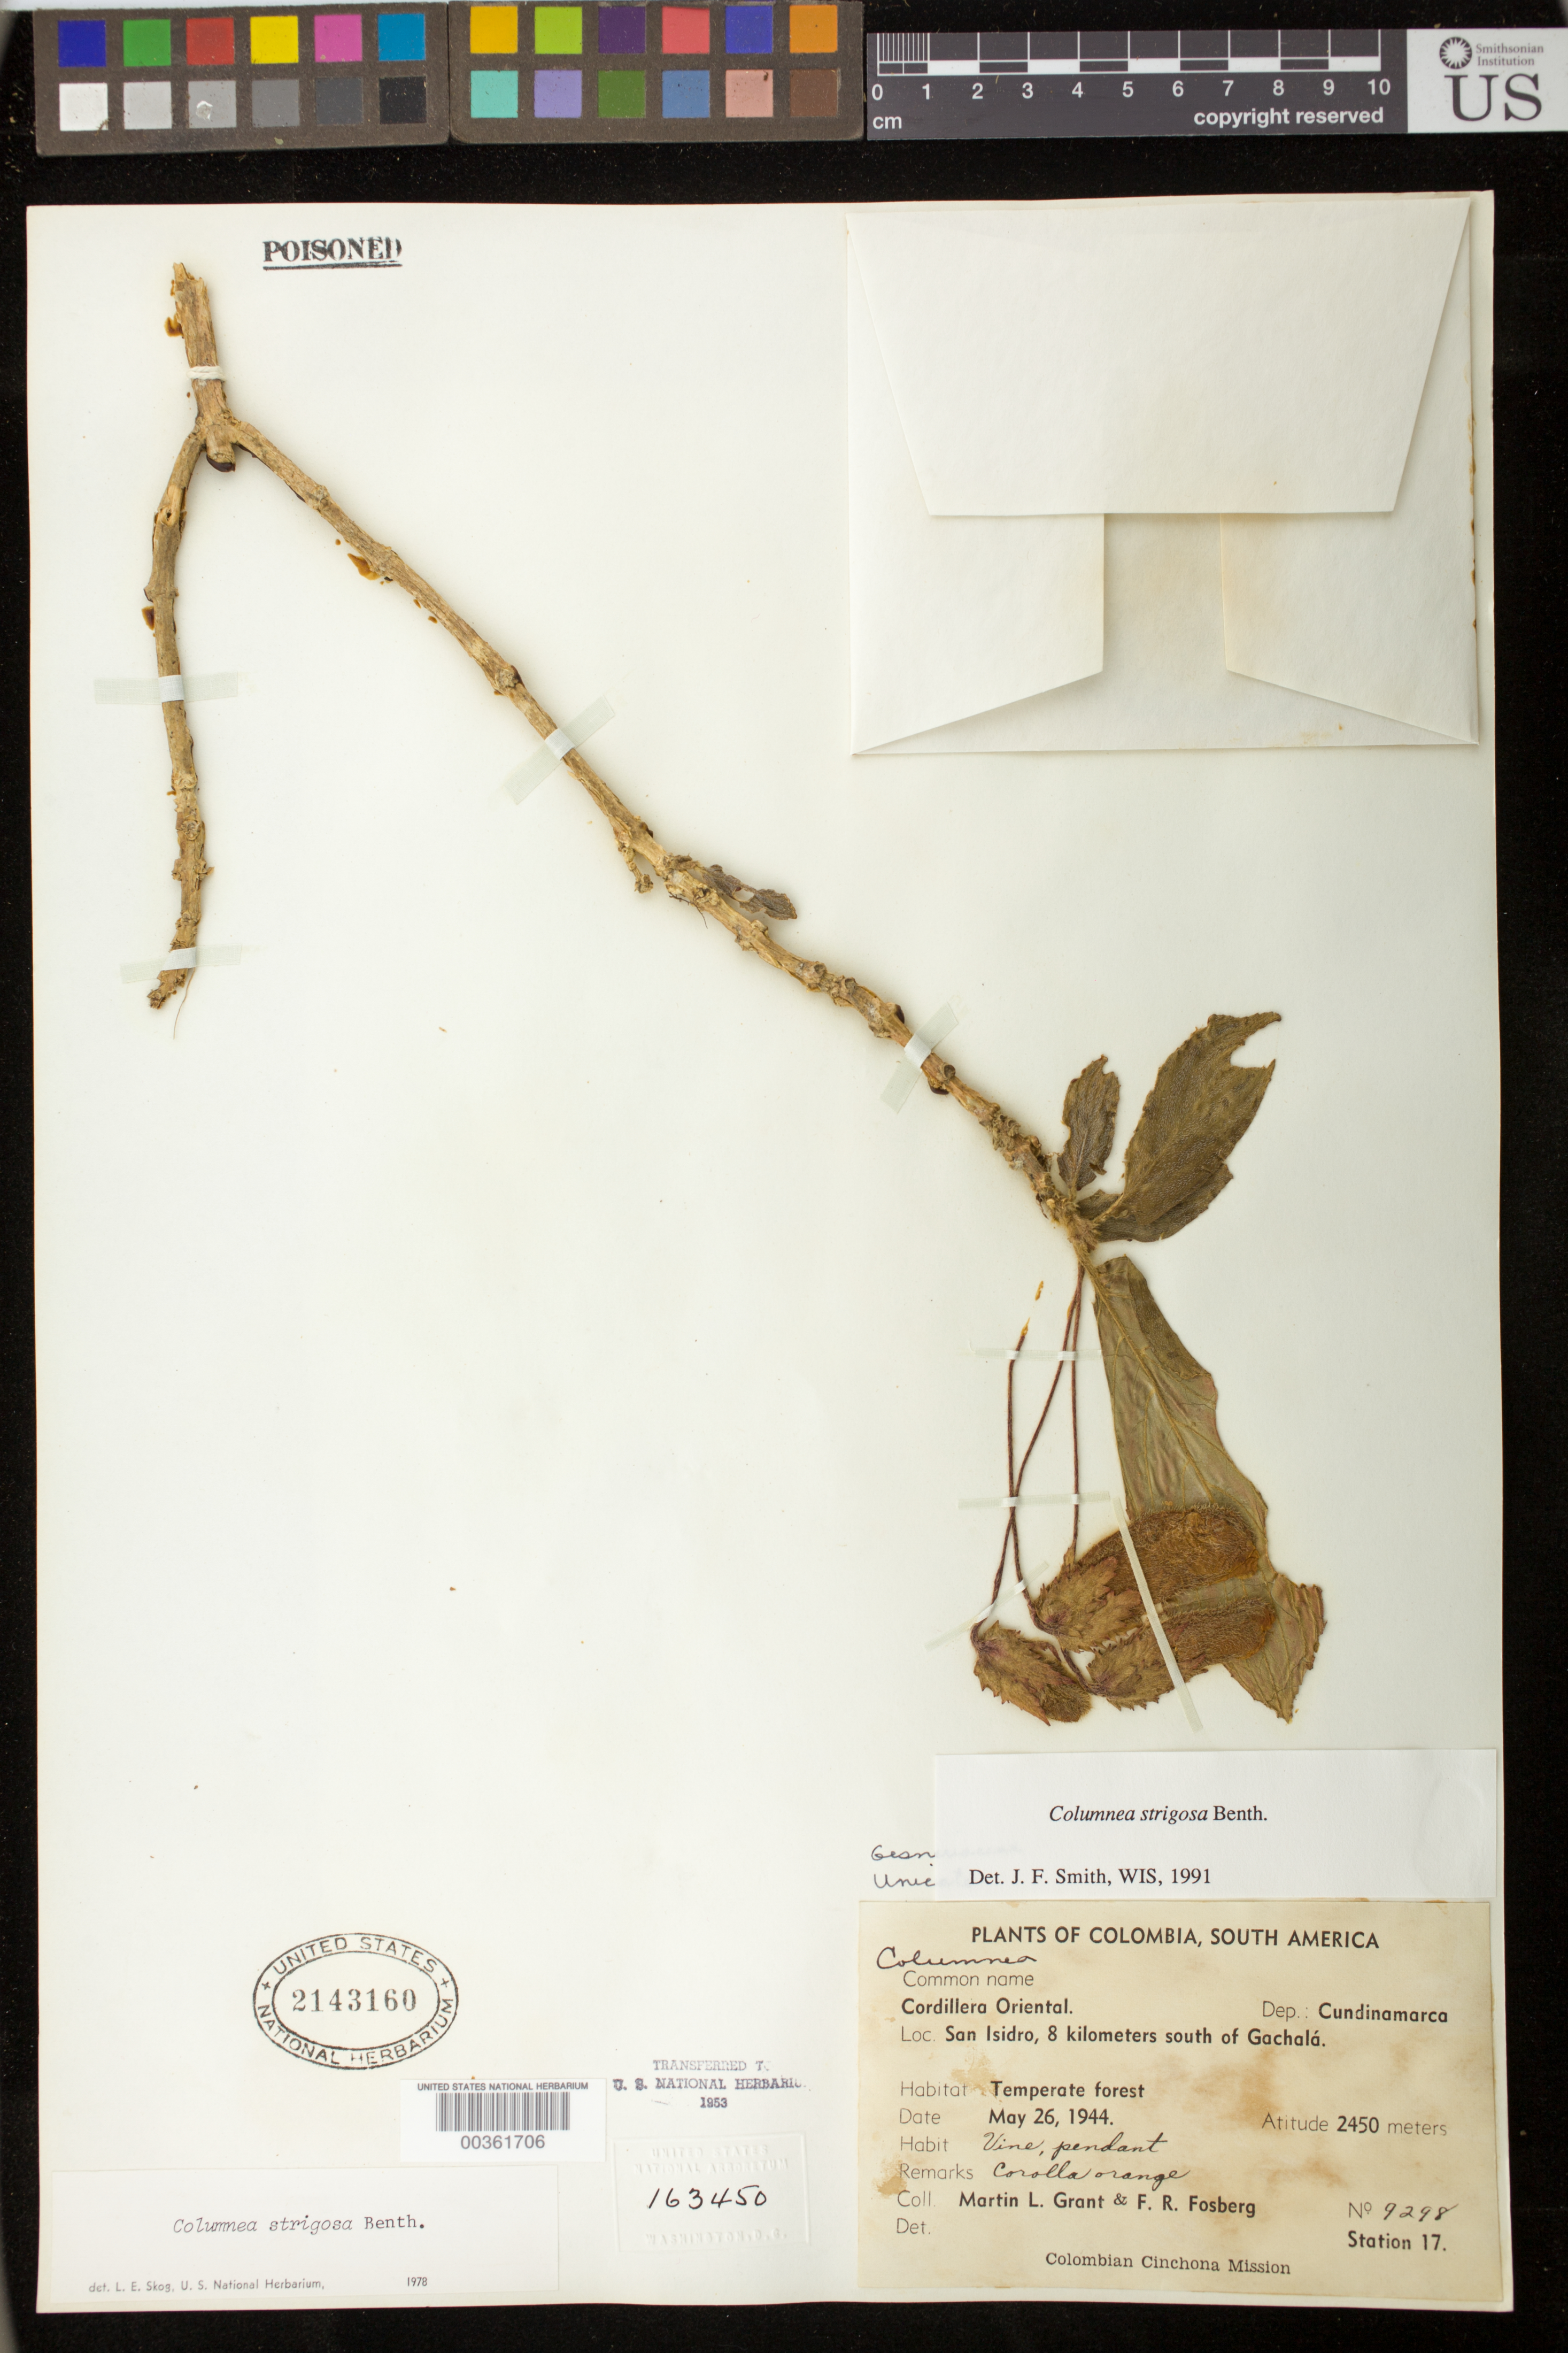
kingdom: Plantae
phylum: Tracheophyta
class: Magnoliopsida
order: Lamiales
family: Gesneriaceae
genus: Columnea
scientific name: Columnea strigosa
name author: Benth.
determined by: Skog, Laurence E.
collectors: M. L. Grant & F. R. Fosberg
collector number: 9298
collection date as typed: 26 May 1944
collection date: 1944-05-26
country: Colombia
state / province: Cundinamarca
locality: Cordillera Oriental, San Isidro, 8 km S of Gachala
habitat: Temperate forest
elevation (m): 2450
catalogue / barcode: US 2143160